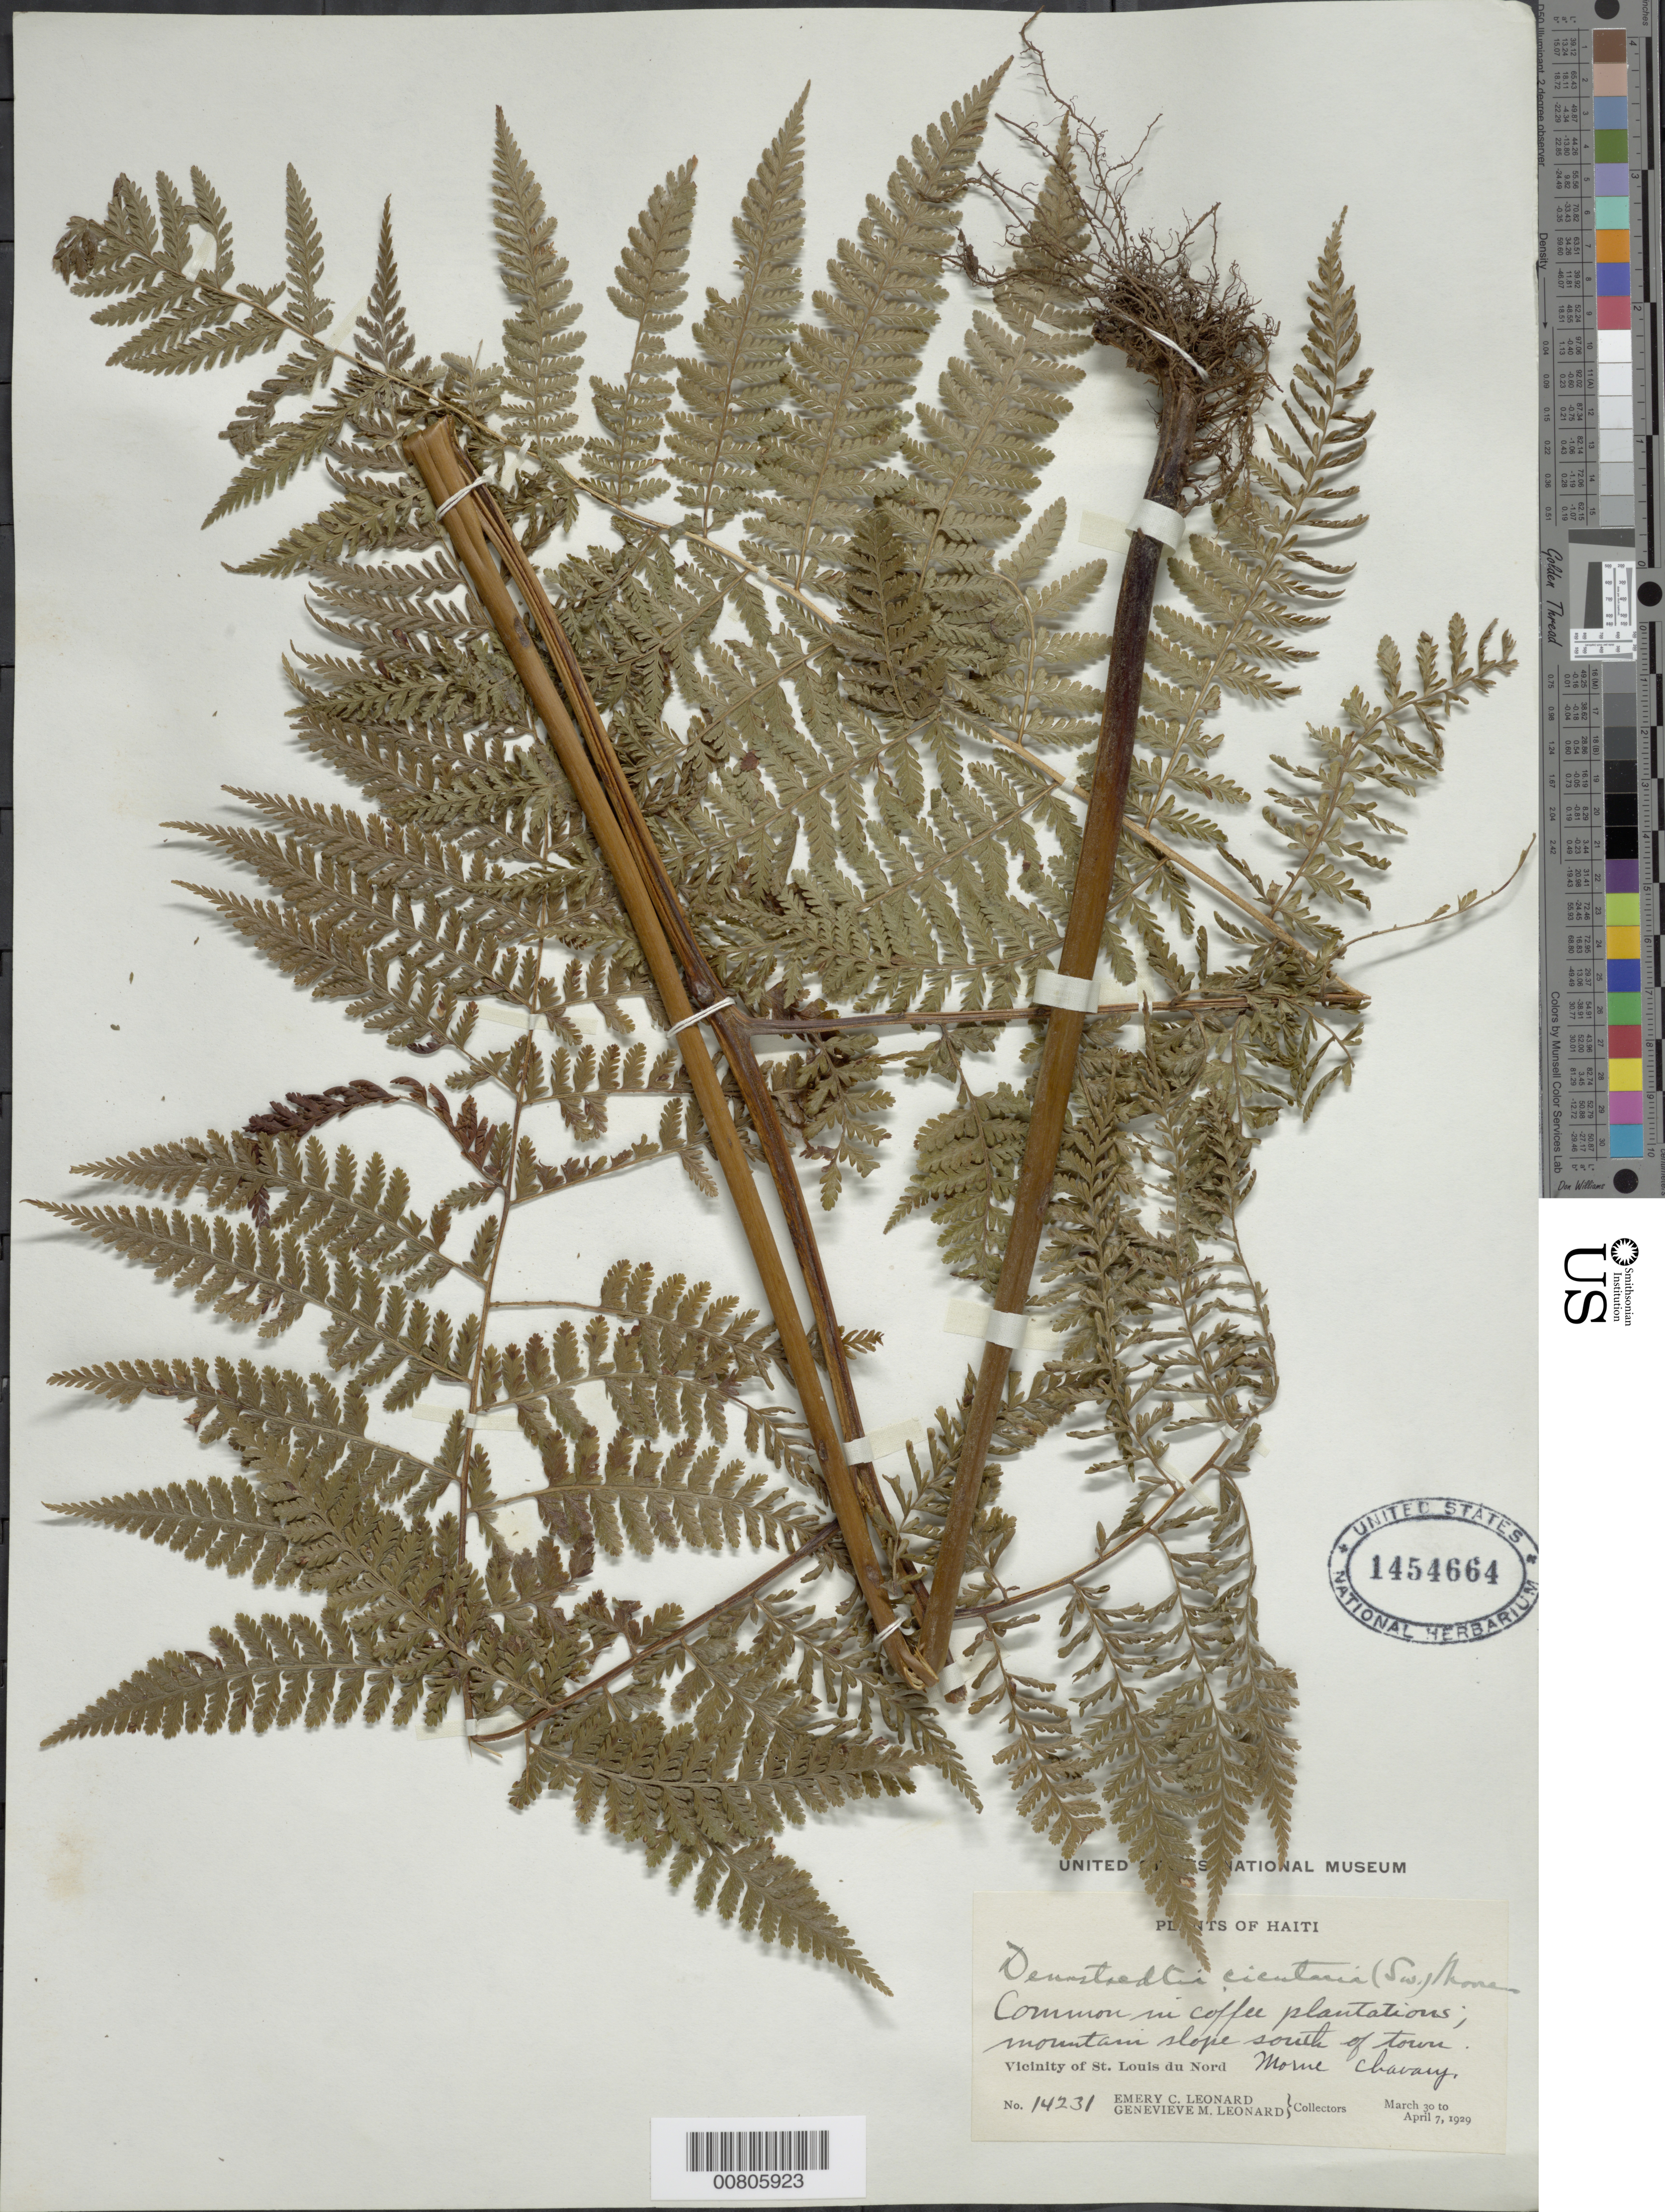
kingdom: Plantae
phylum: Tracheophyta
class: Polypodiopsida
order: Polypodiales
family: Dennstaedtiaceae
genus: Dennstaedtia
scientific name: Dennstaedtia cicutaria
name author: (Sw.) T. Moore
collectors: E. C. Leonard & G. M. Leonard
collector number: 14231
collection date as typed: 30 Mar 1929 to 07 Apr 1929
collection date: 1929-03-30/1929-04-07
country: Haiti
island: Hispaniola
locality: St. Louis du Nord, S of town, Morne Chavary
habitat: Mountain slope; coffee plantations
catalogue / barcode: US 1454664